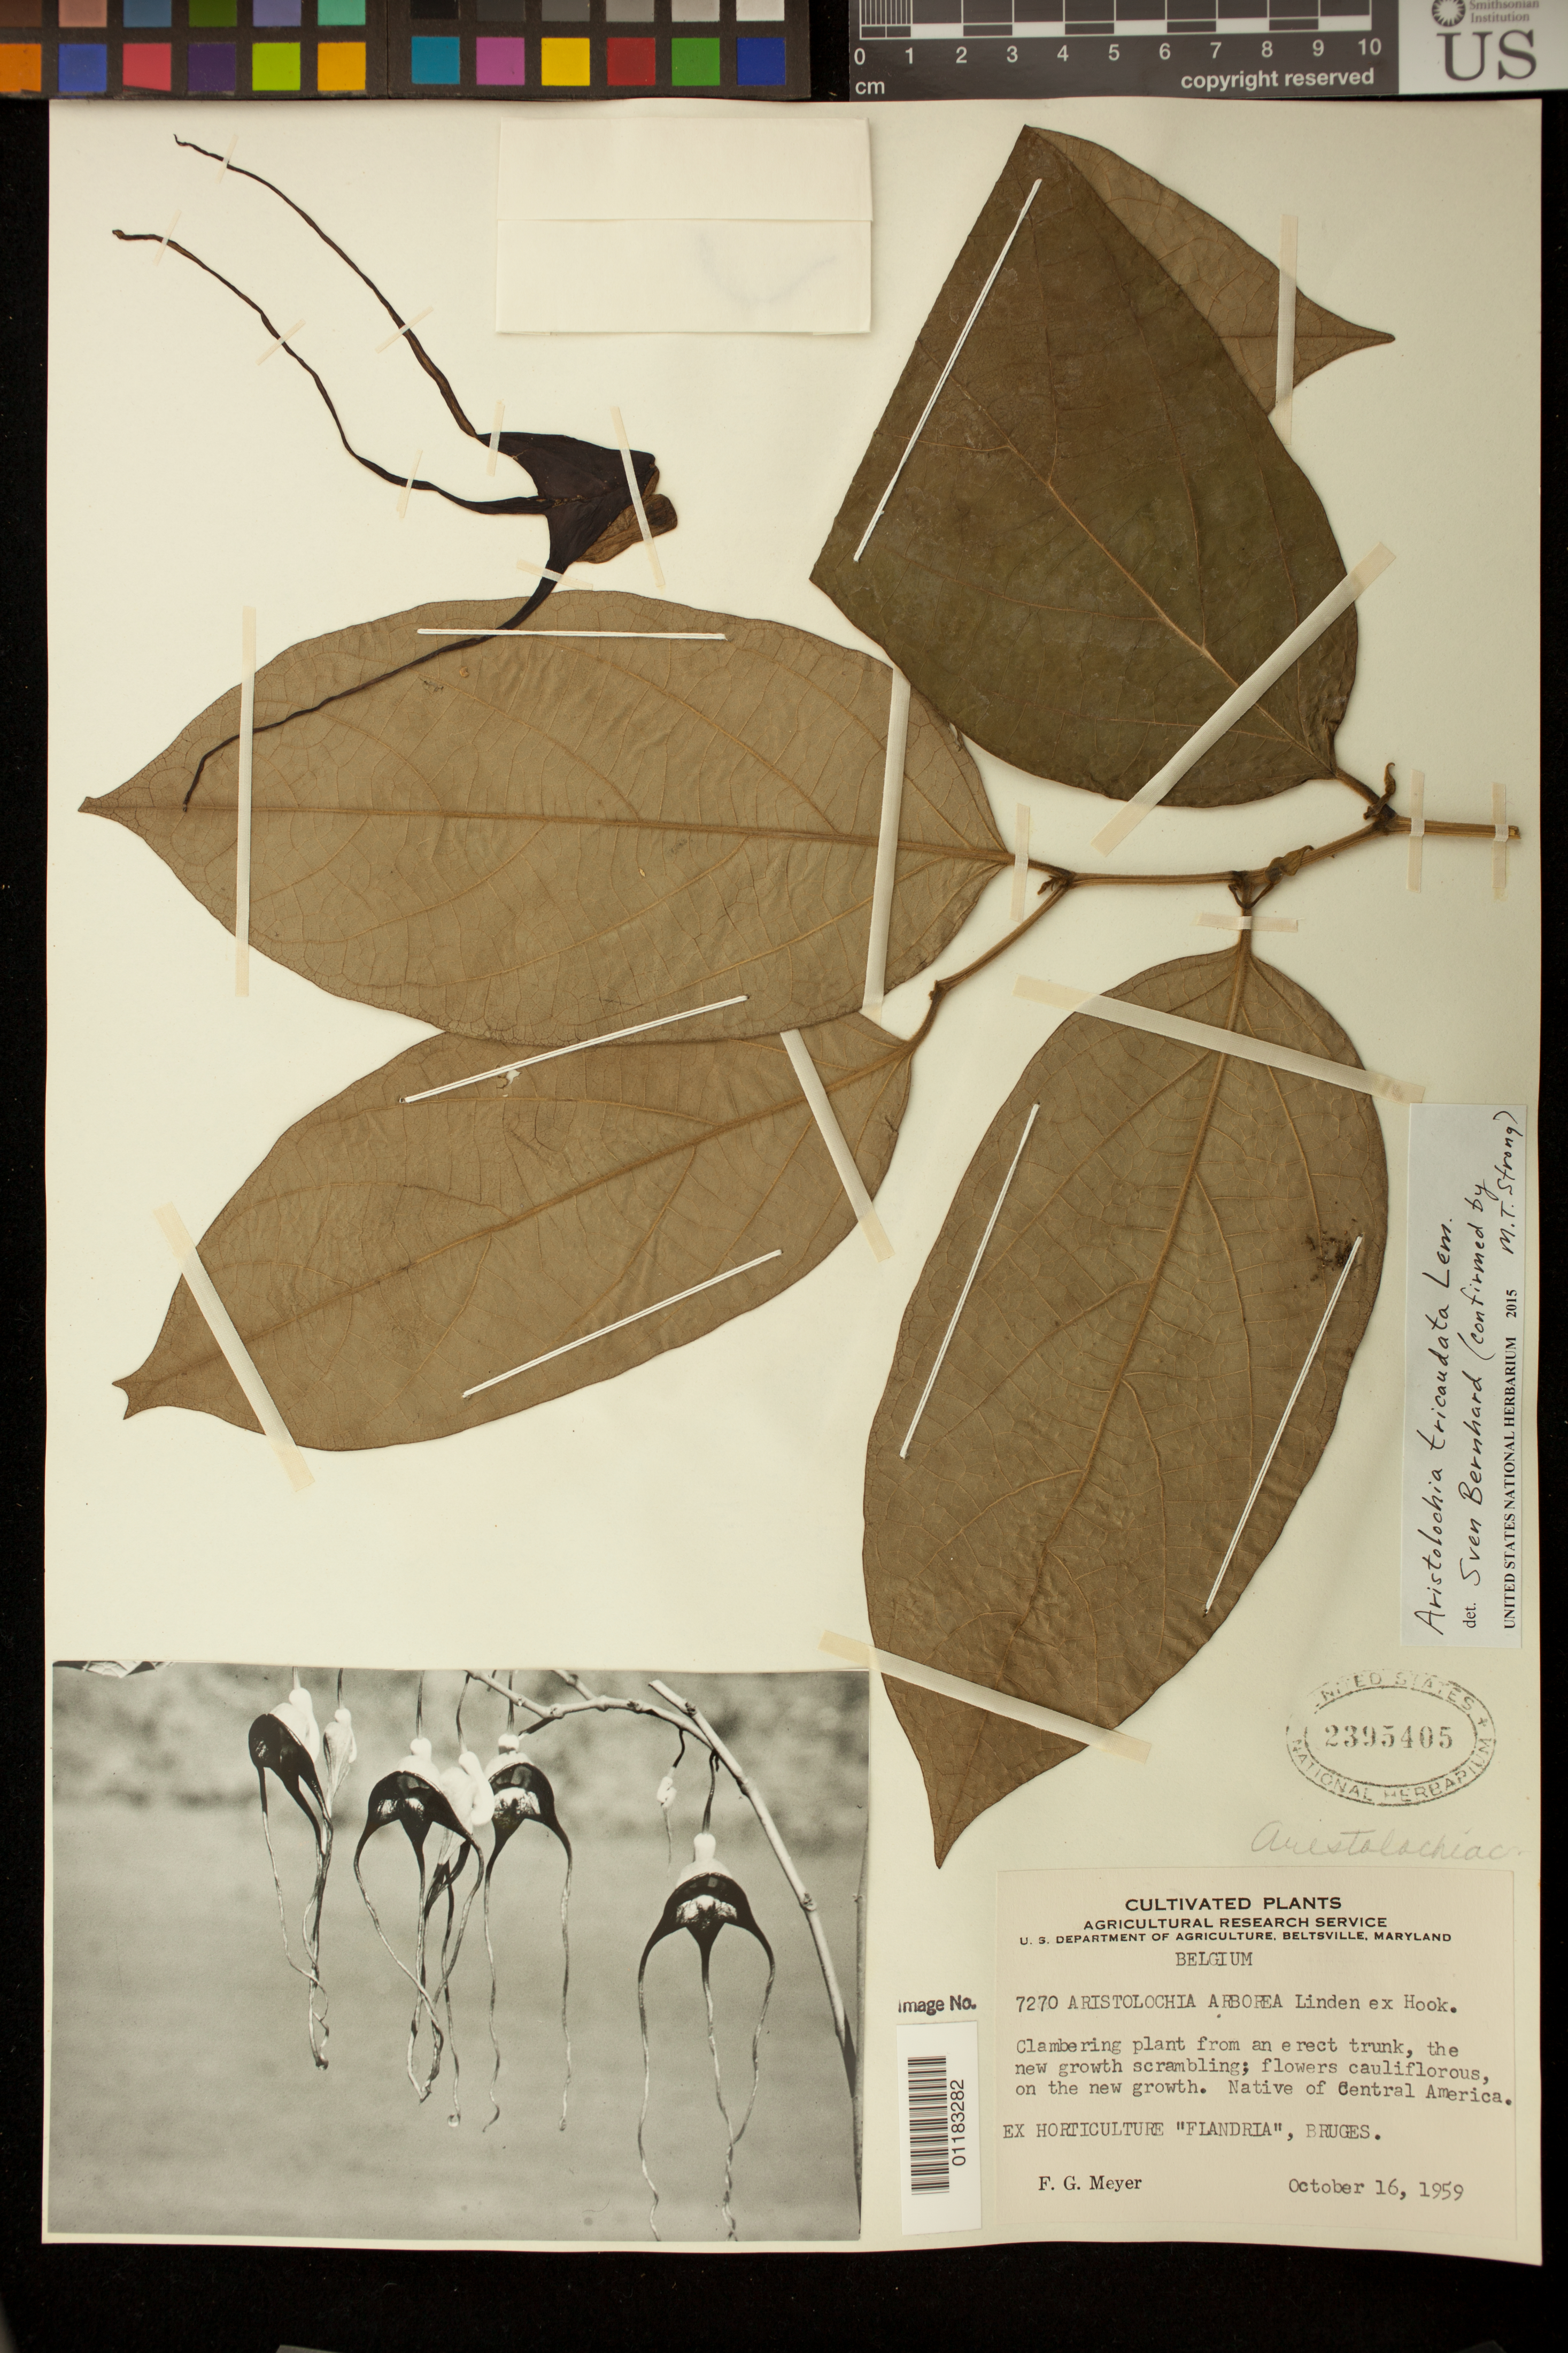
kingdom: Plantae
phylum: Tracheophyta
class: Magnoliopsida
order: Piperales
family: Aristolochiaceae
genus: Aristolochia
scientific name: Aristolochia tricaudata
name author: Lem.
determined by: Bernhard, Sven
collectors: F. G. Meyer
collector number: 7270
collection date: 1959-10-16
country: Belgium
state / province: Flanders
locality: Bruges. Cultivated from material from Central America.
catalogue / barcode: US 2395405